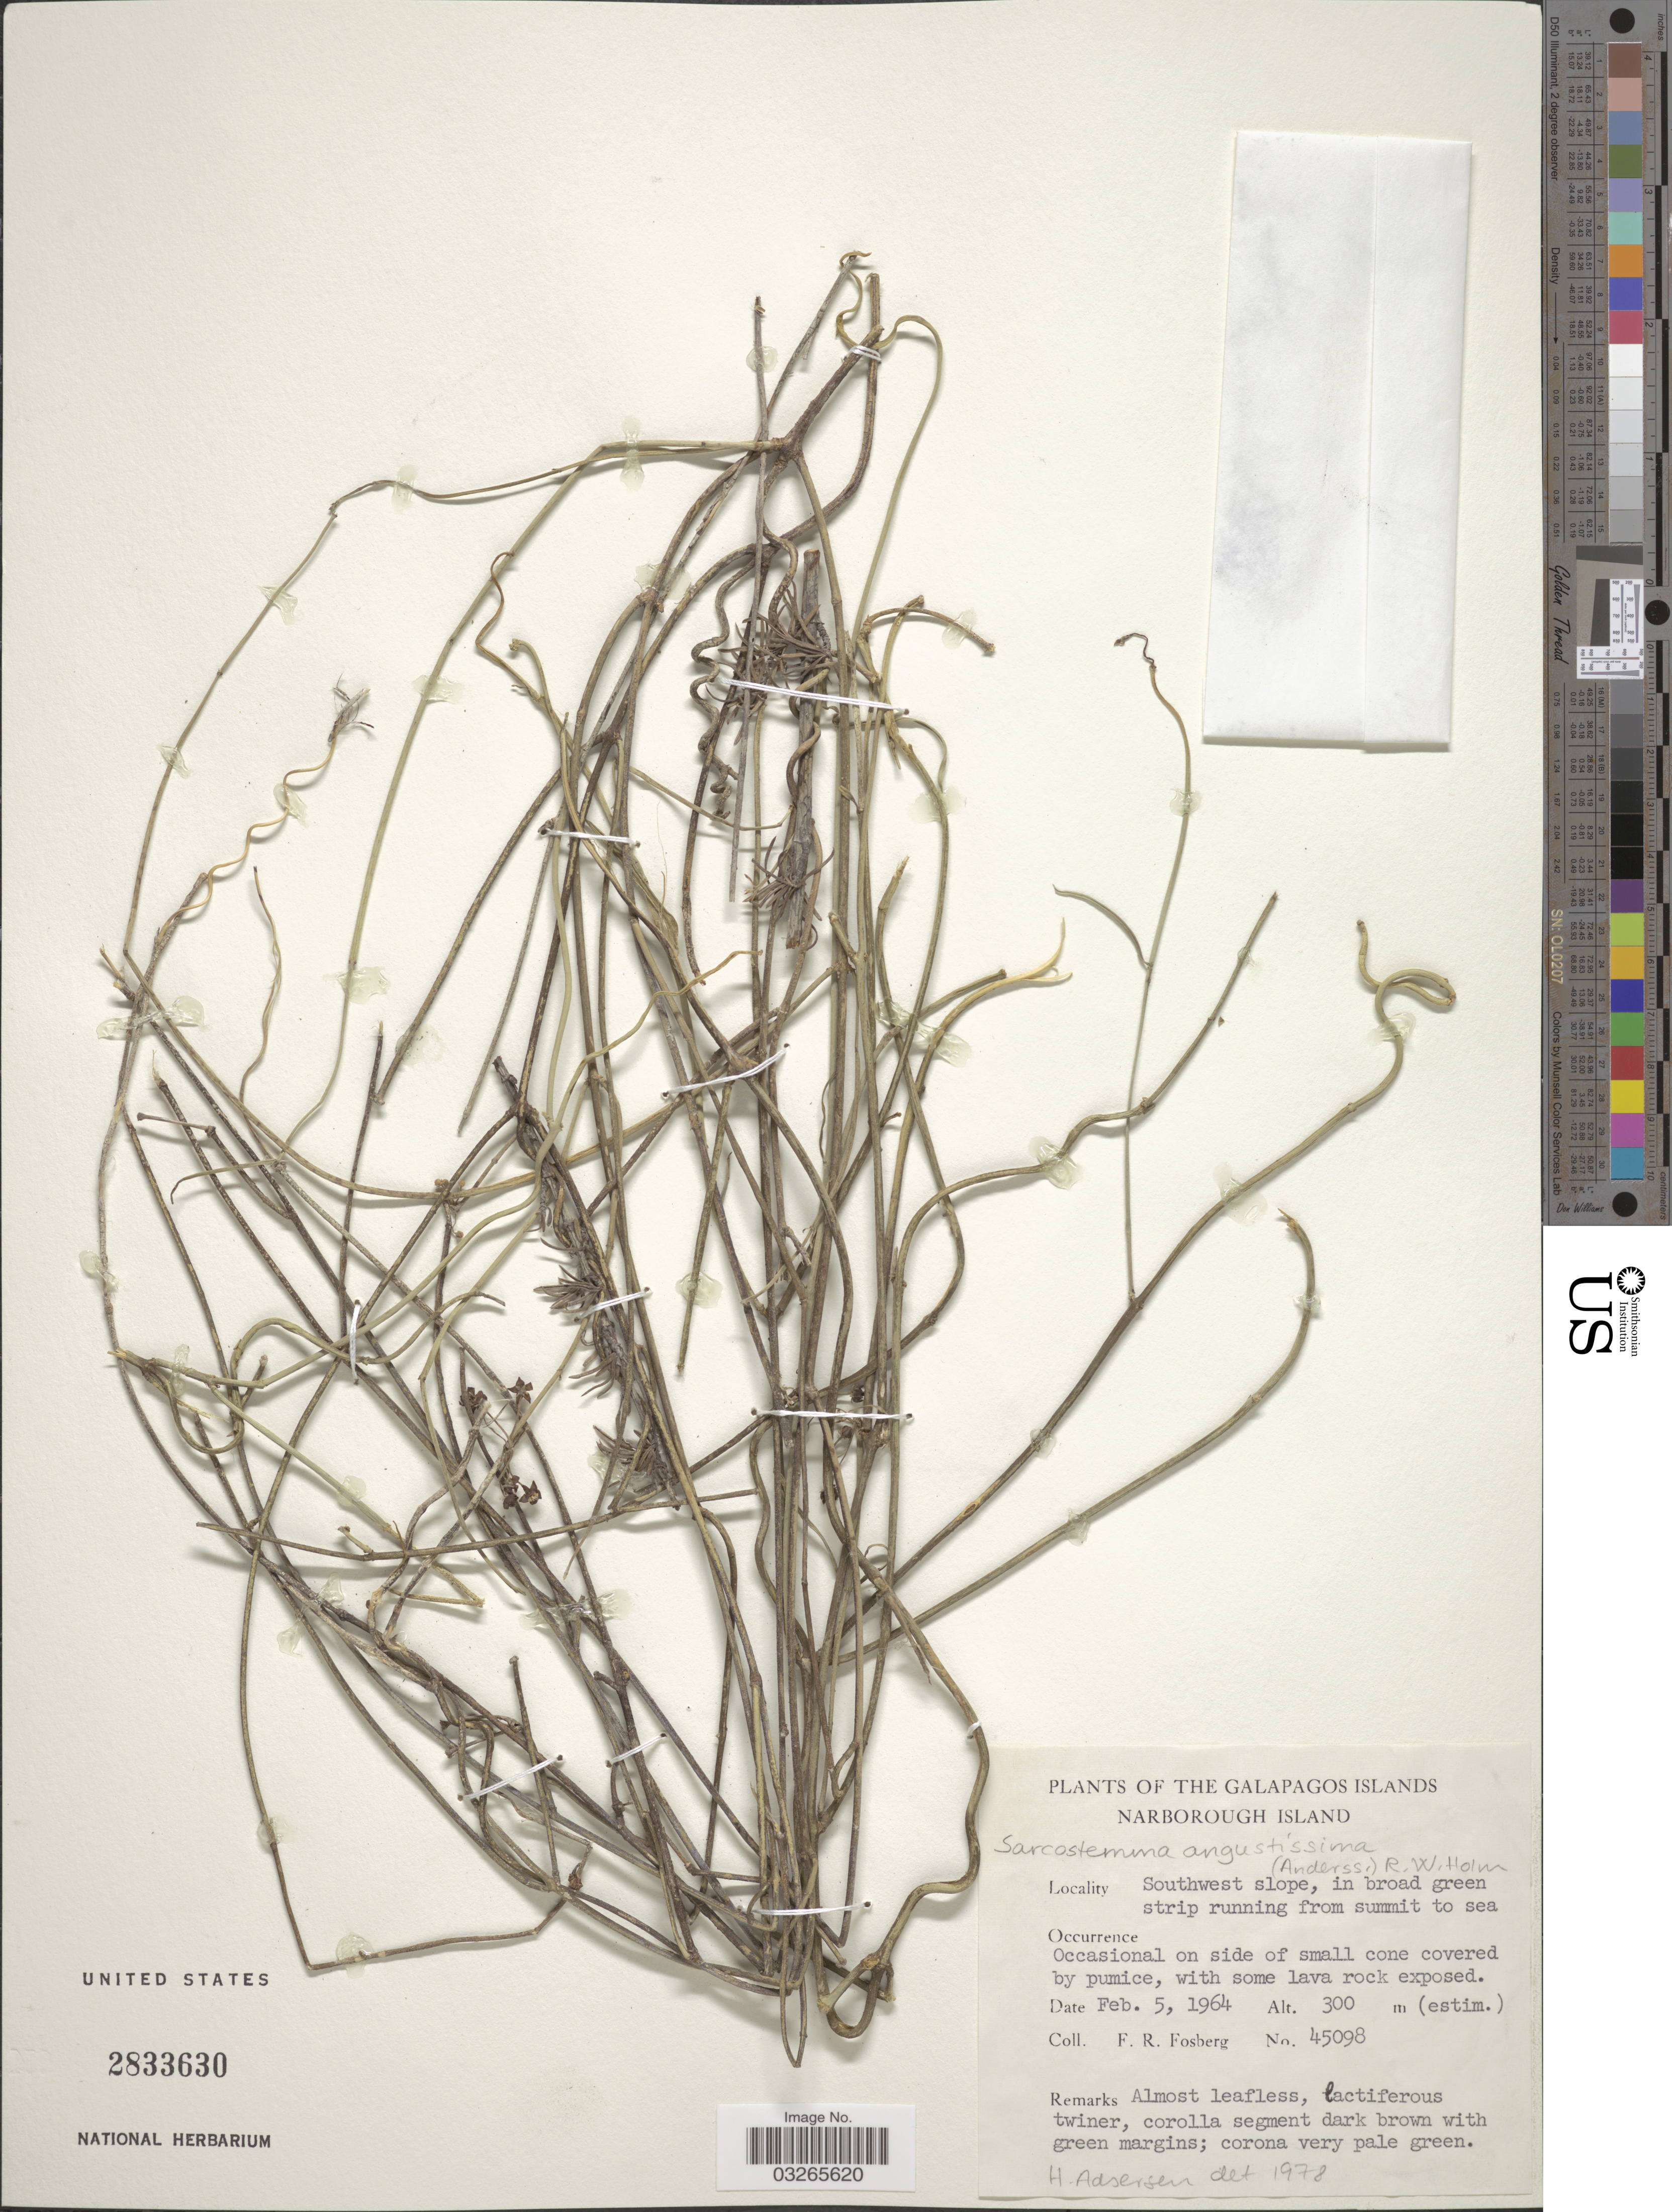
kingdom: Plantae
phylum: Tracheophyta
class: Magnoliopsida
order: Gentianales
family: Apocynaceae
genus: Sarcostemma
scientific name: Sarcostemma angustissimum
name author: (Andersson) R.W. Holm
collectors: F. R. Fosberg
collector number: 45098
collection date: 1964-02-05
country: Ecuador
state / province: Colón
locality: The Galapagos Islands, Narborough Island, Southwest slope, in broad green strip running from summit to sea.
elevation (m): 300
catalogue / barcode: US 2833630